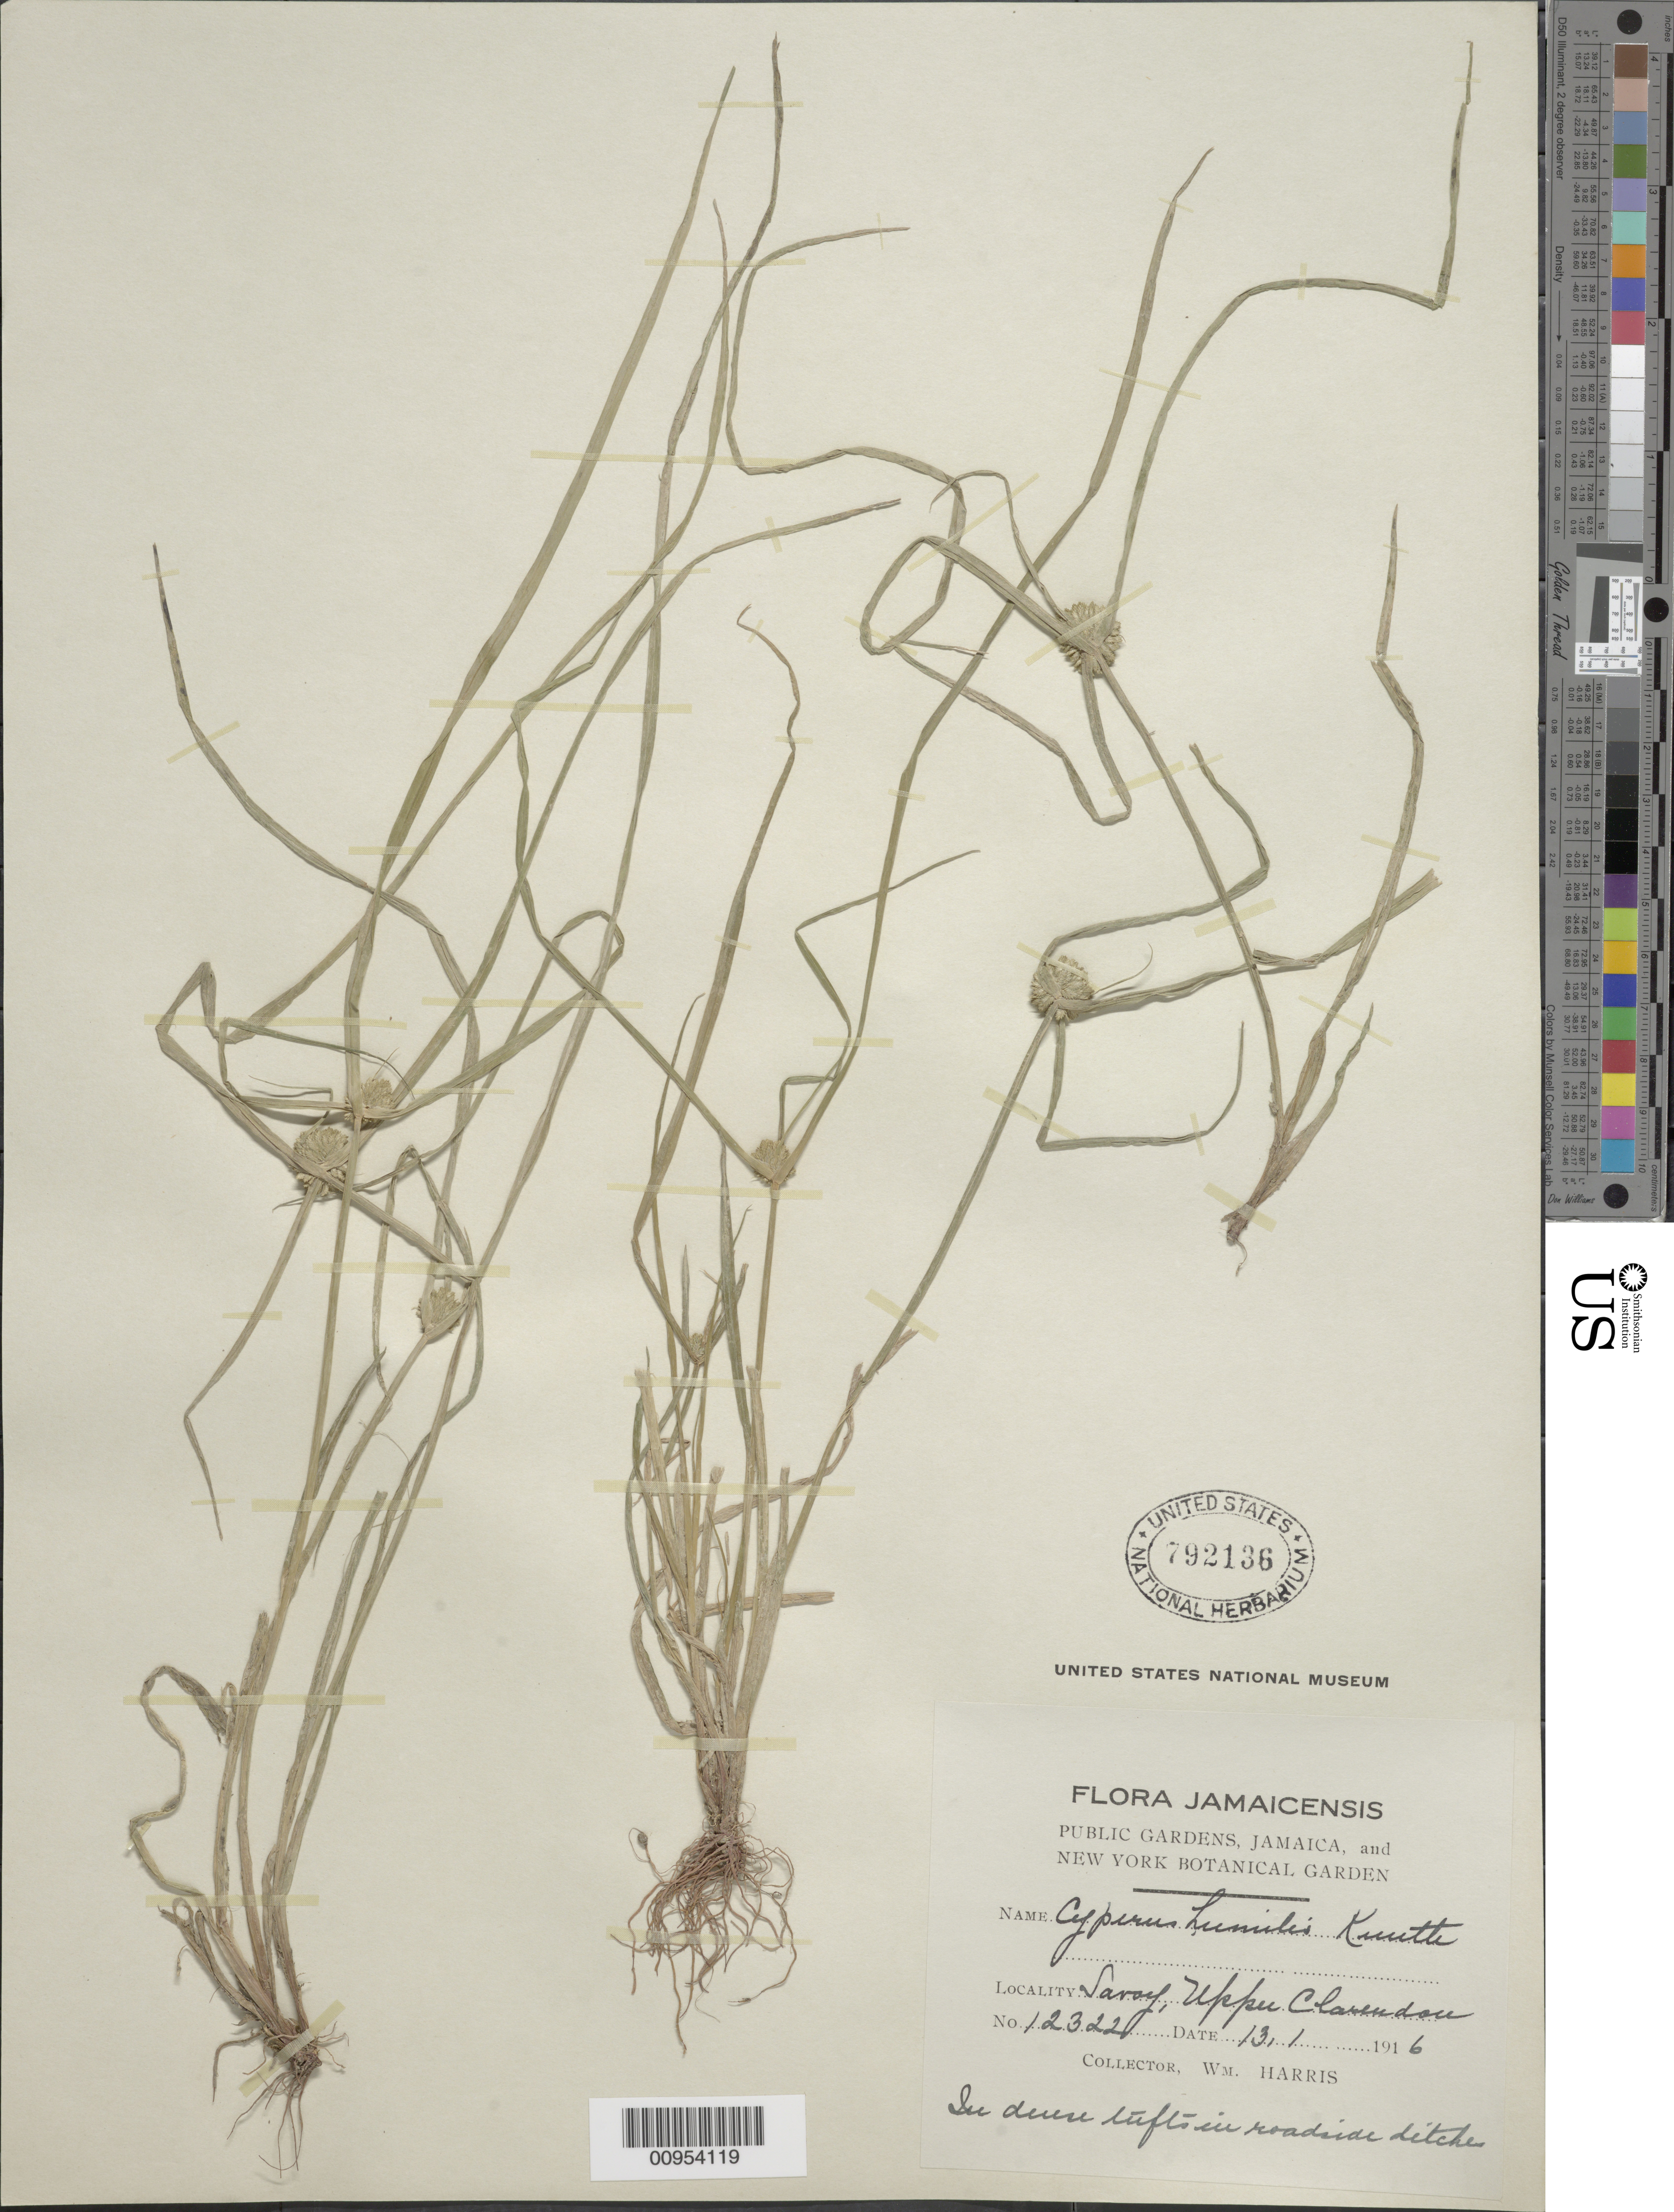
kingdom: Plantae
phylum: Tracheophyta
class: Liliopsida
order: Poales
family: Cyperaceae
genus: Cyperus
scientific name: Cyperus humilis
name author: Kunth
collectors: W. H. Harris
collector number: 12322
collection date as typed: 13 Jan 1916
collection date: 1916-01-13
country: Jamaica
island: Jamaica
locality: Savoy, Upper Clarendon, roadiside ditch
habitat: In roadiside ditch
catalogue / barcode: US 792136